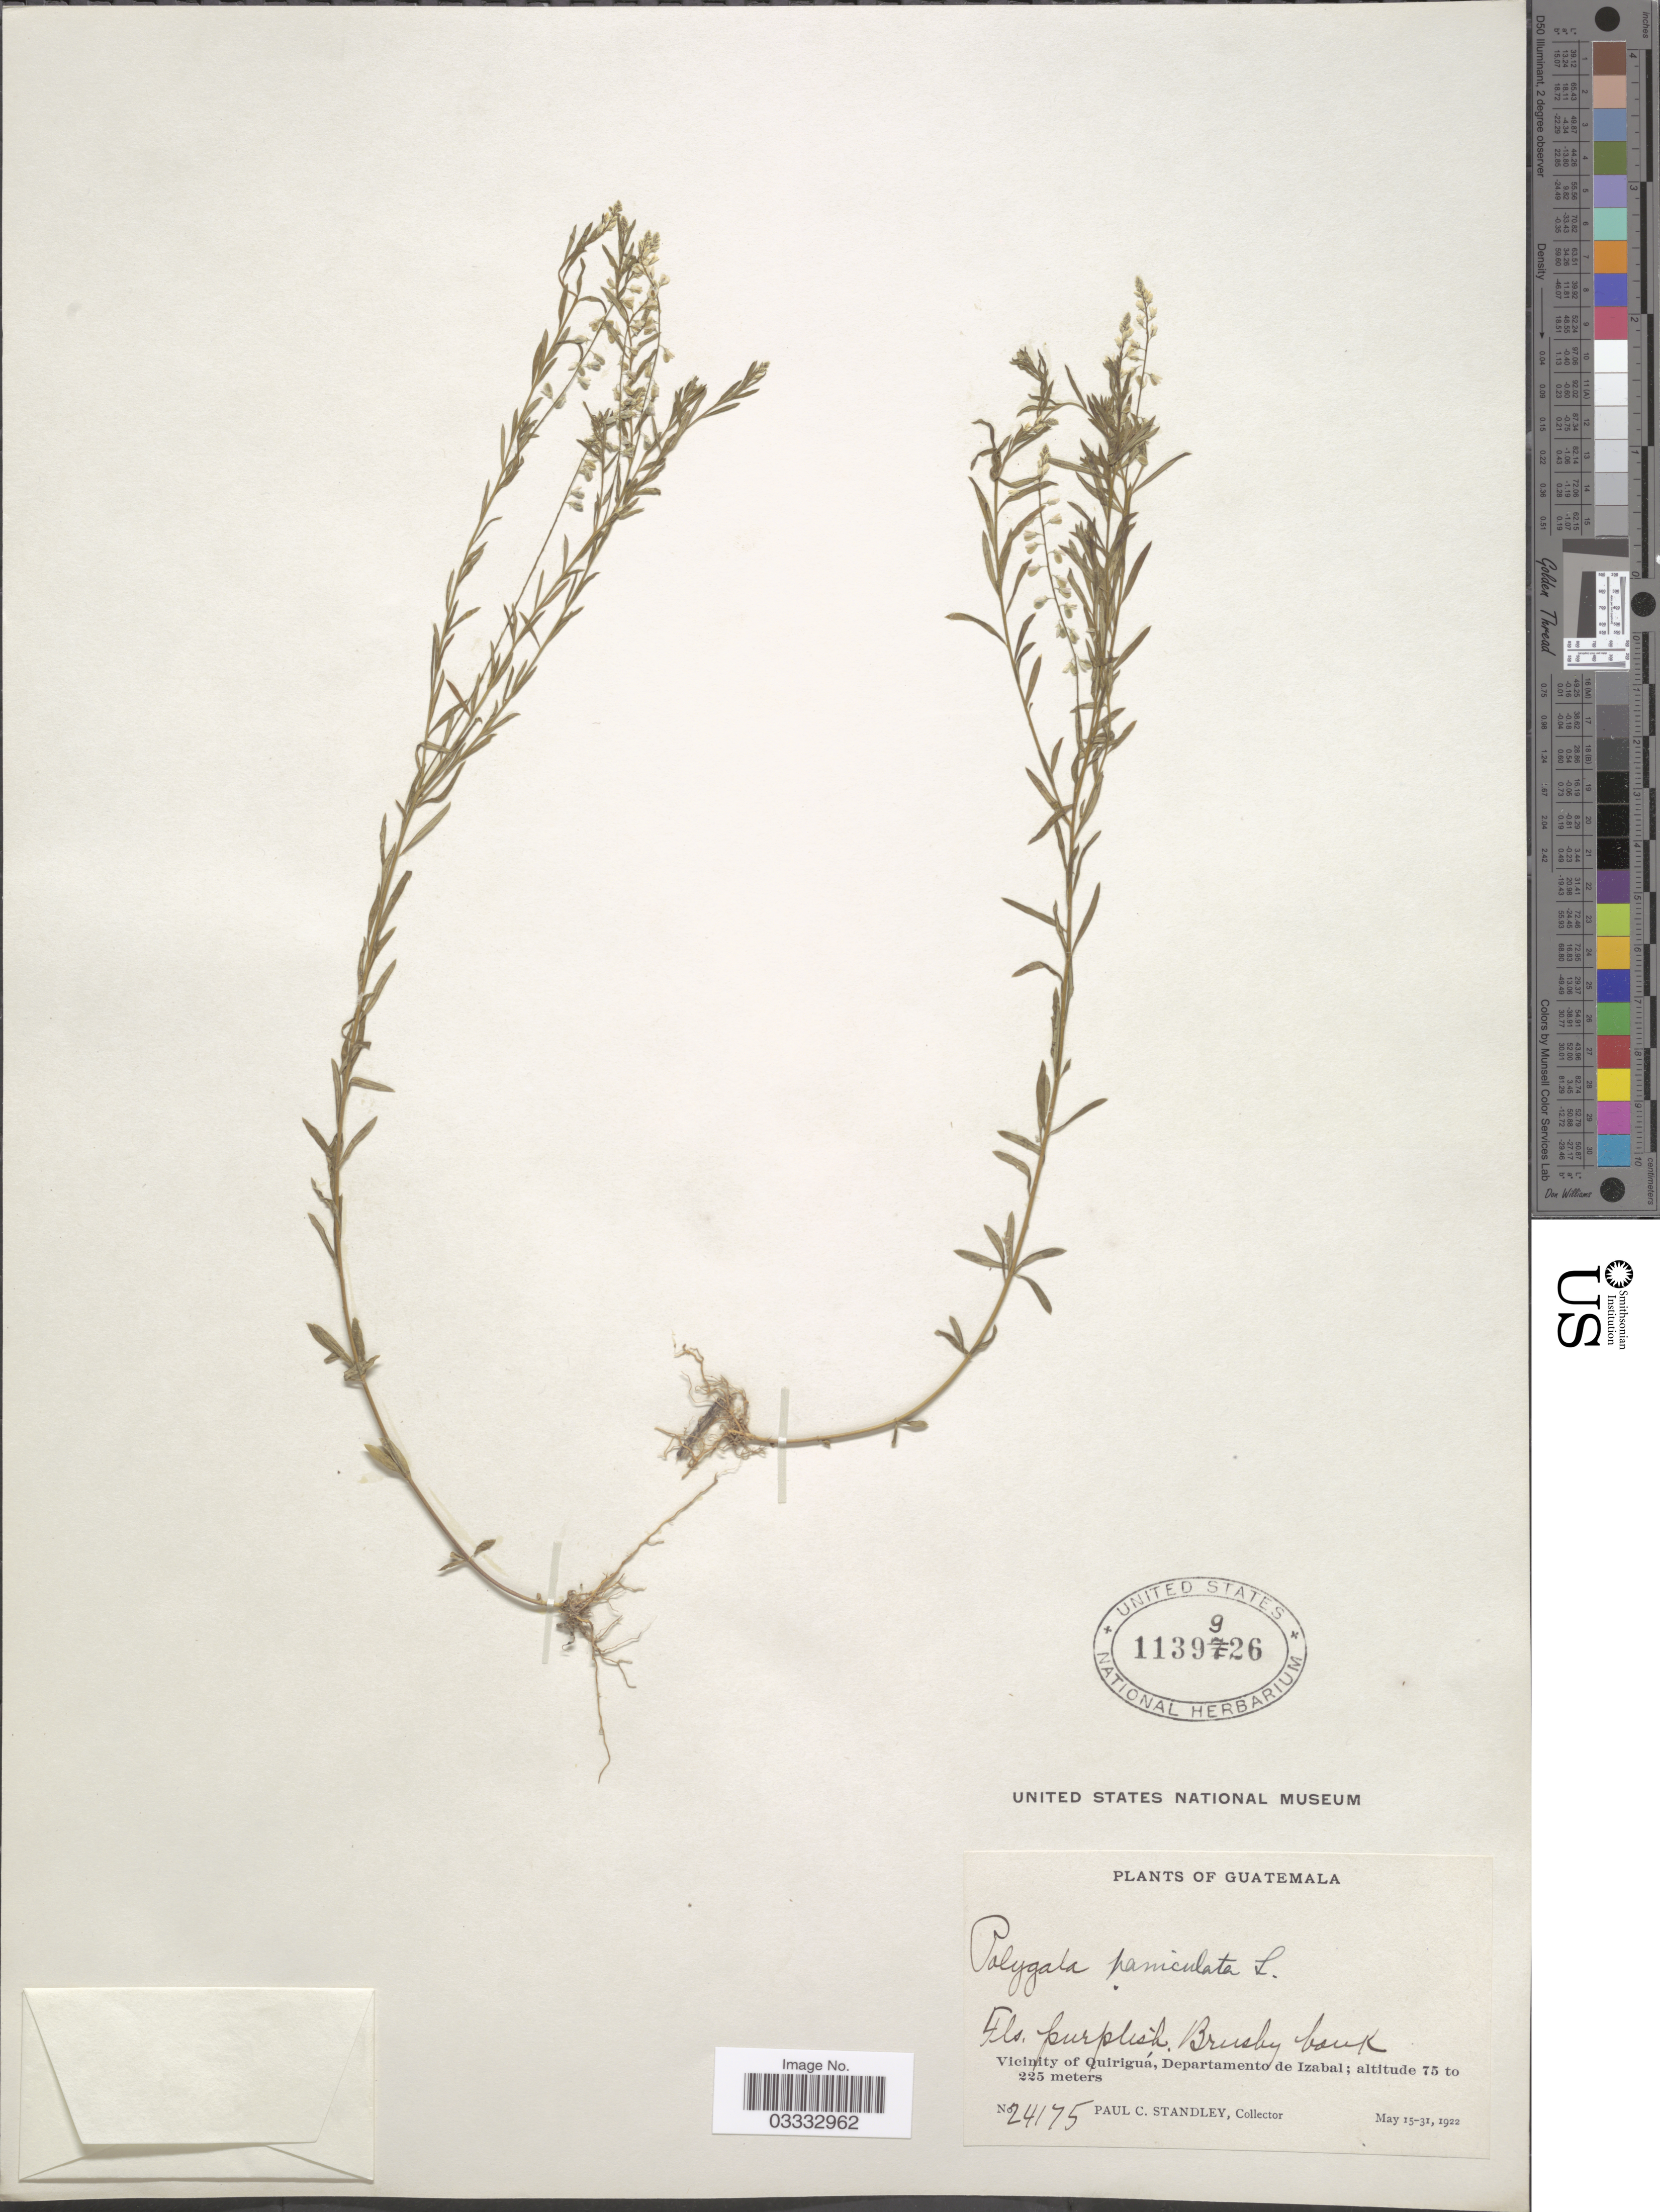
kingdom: Plantae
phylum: Tracheophyta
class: Magnoliopsida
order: Fabales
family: Polygalaceae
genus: Polygala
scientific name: Polygala paniculata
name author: L.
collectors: P. C. Standley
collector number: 24175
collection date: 1922-05-15/1922-05-31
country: Guatemala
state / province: Izabal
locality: Vicinity of Quiriguá, Departamento de Izabal.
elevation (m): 75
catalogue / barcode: US 1139926